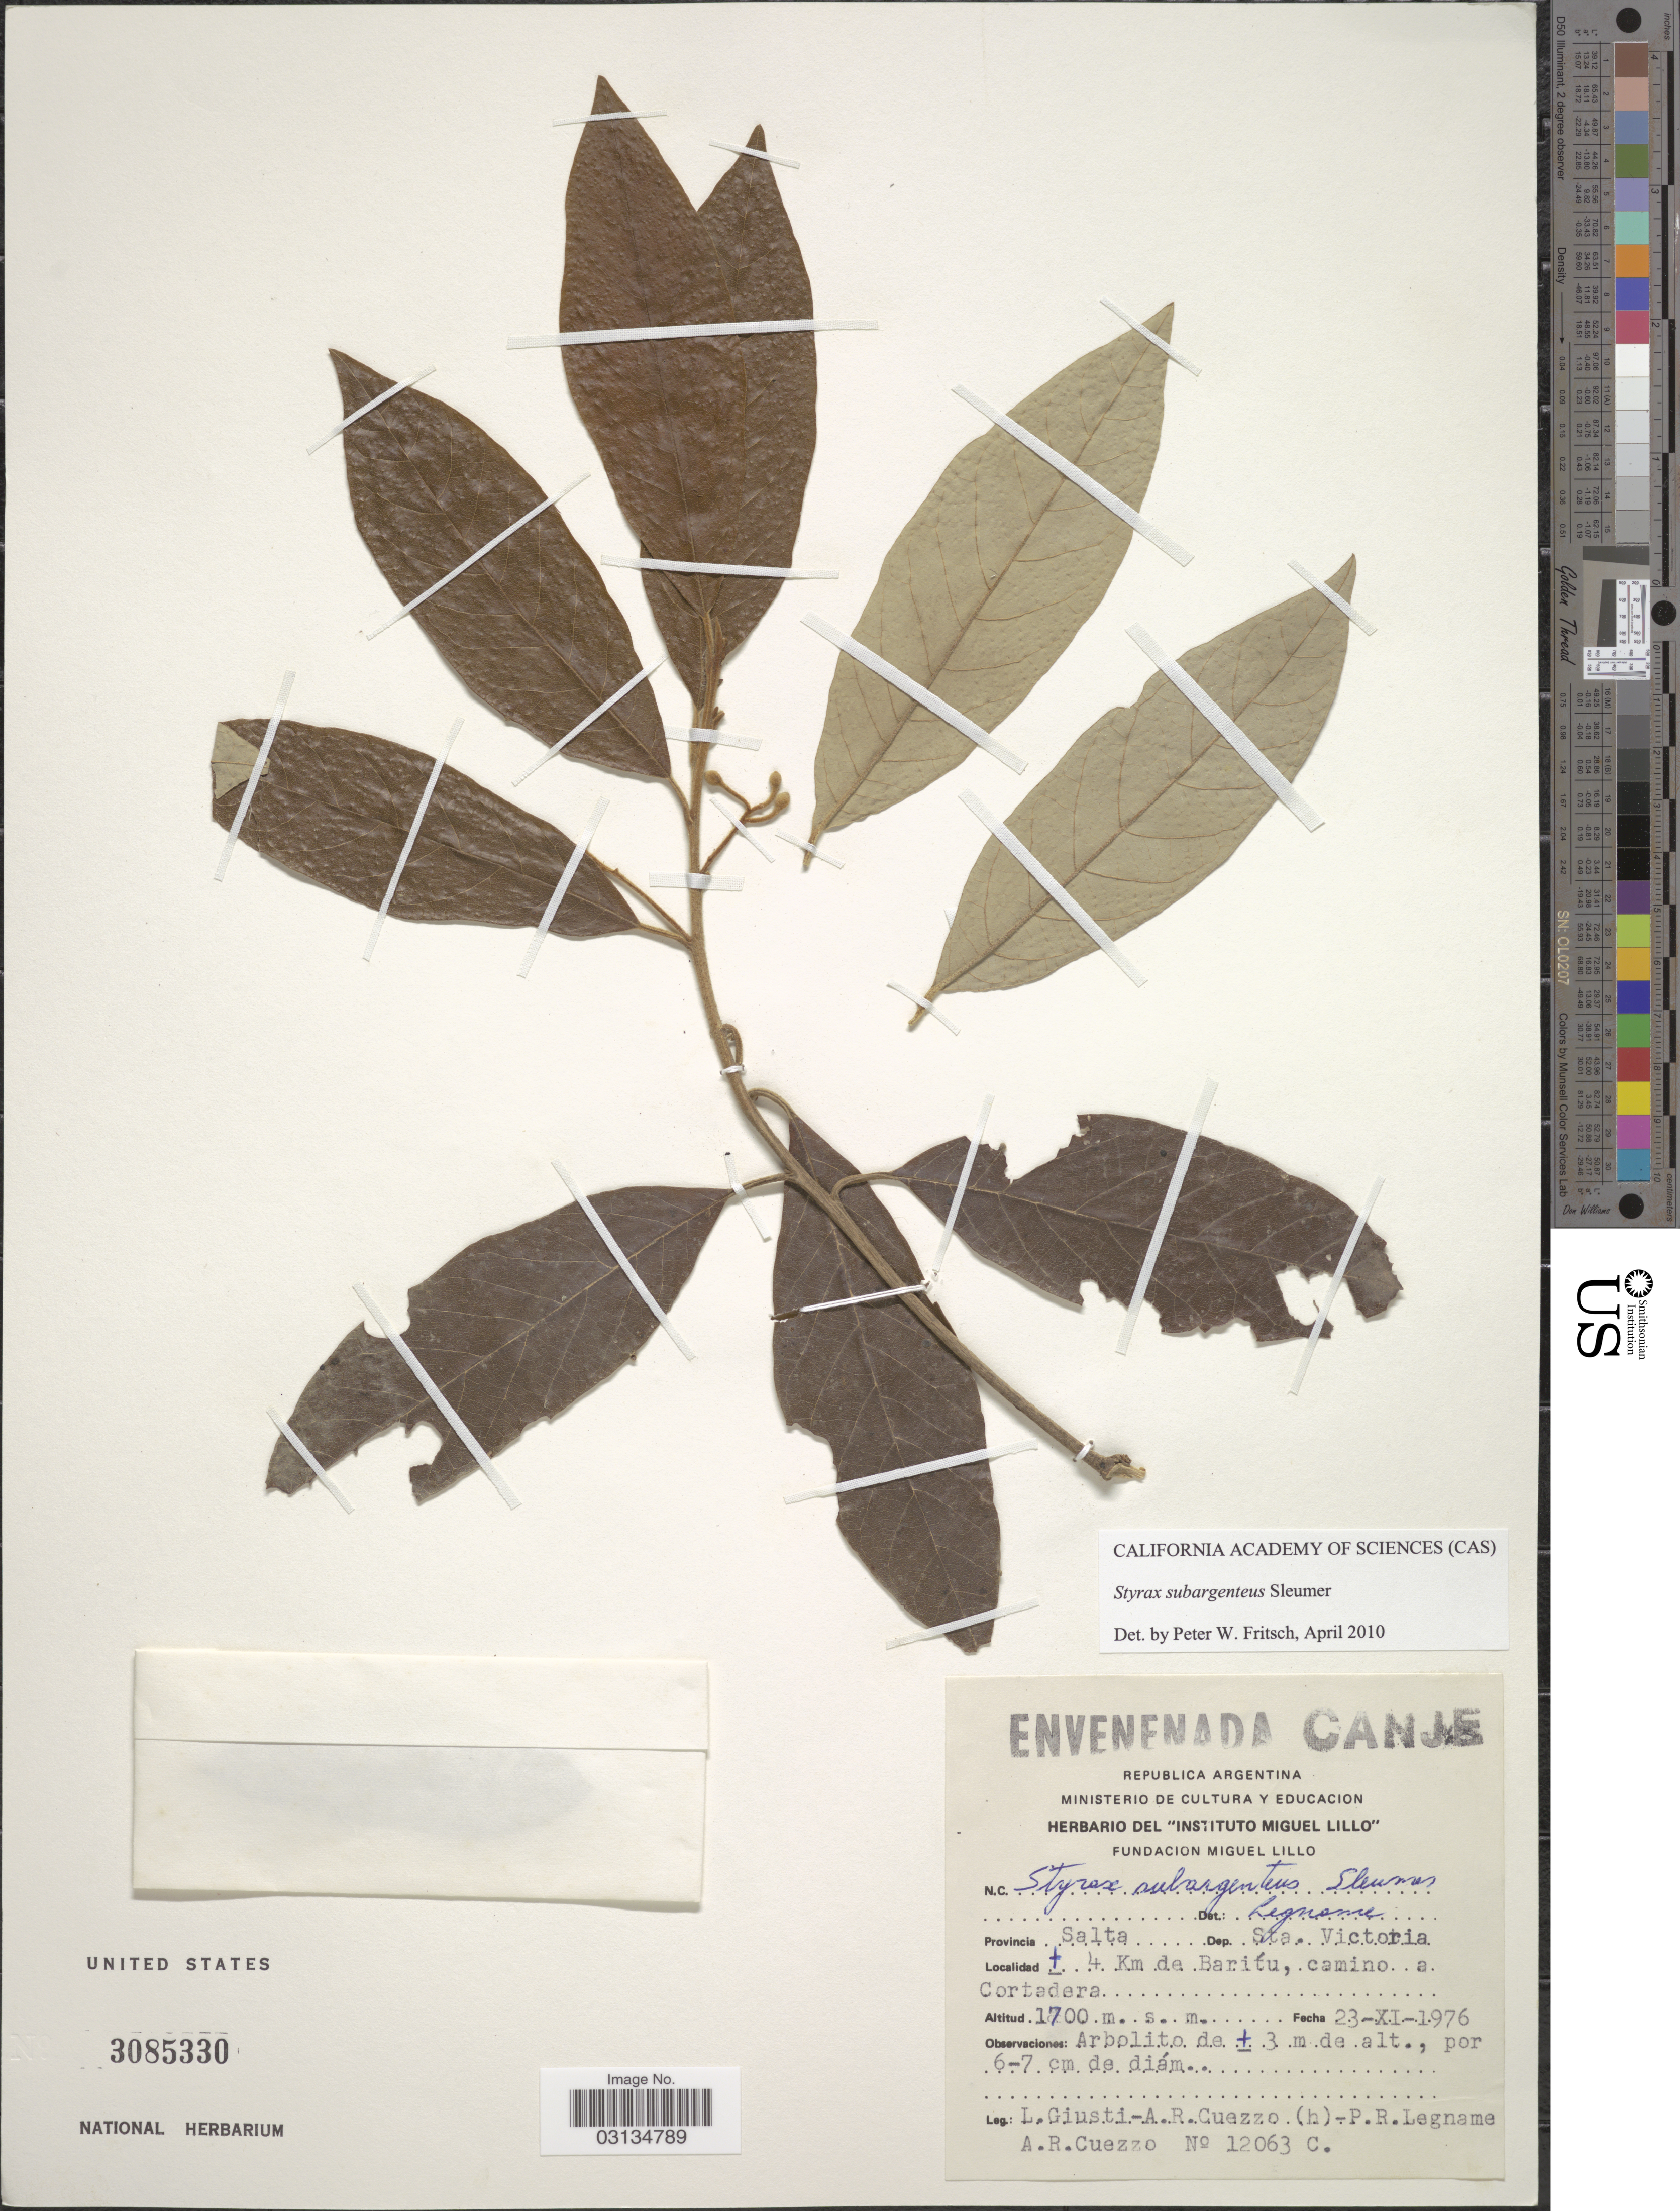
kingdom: Plantae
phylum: Tracheophyta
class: Magnoliopsida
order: Ericales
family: Styracaceae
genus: Styrax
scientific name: Styrax subargenteus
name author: Sleumer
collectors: L. Giusti, A. Cuezzo, P. R. Legname & A. Cuezzo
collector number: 12063C.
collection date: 1976-11-23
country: Argentina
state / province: Salta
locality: Dep. Sta. Victoria, ± 4 Km da Baritú, camino a Cortadera.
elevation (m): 1700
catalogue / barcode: US 3085330